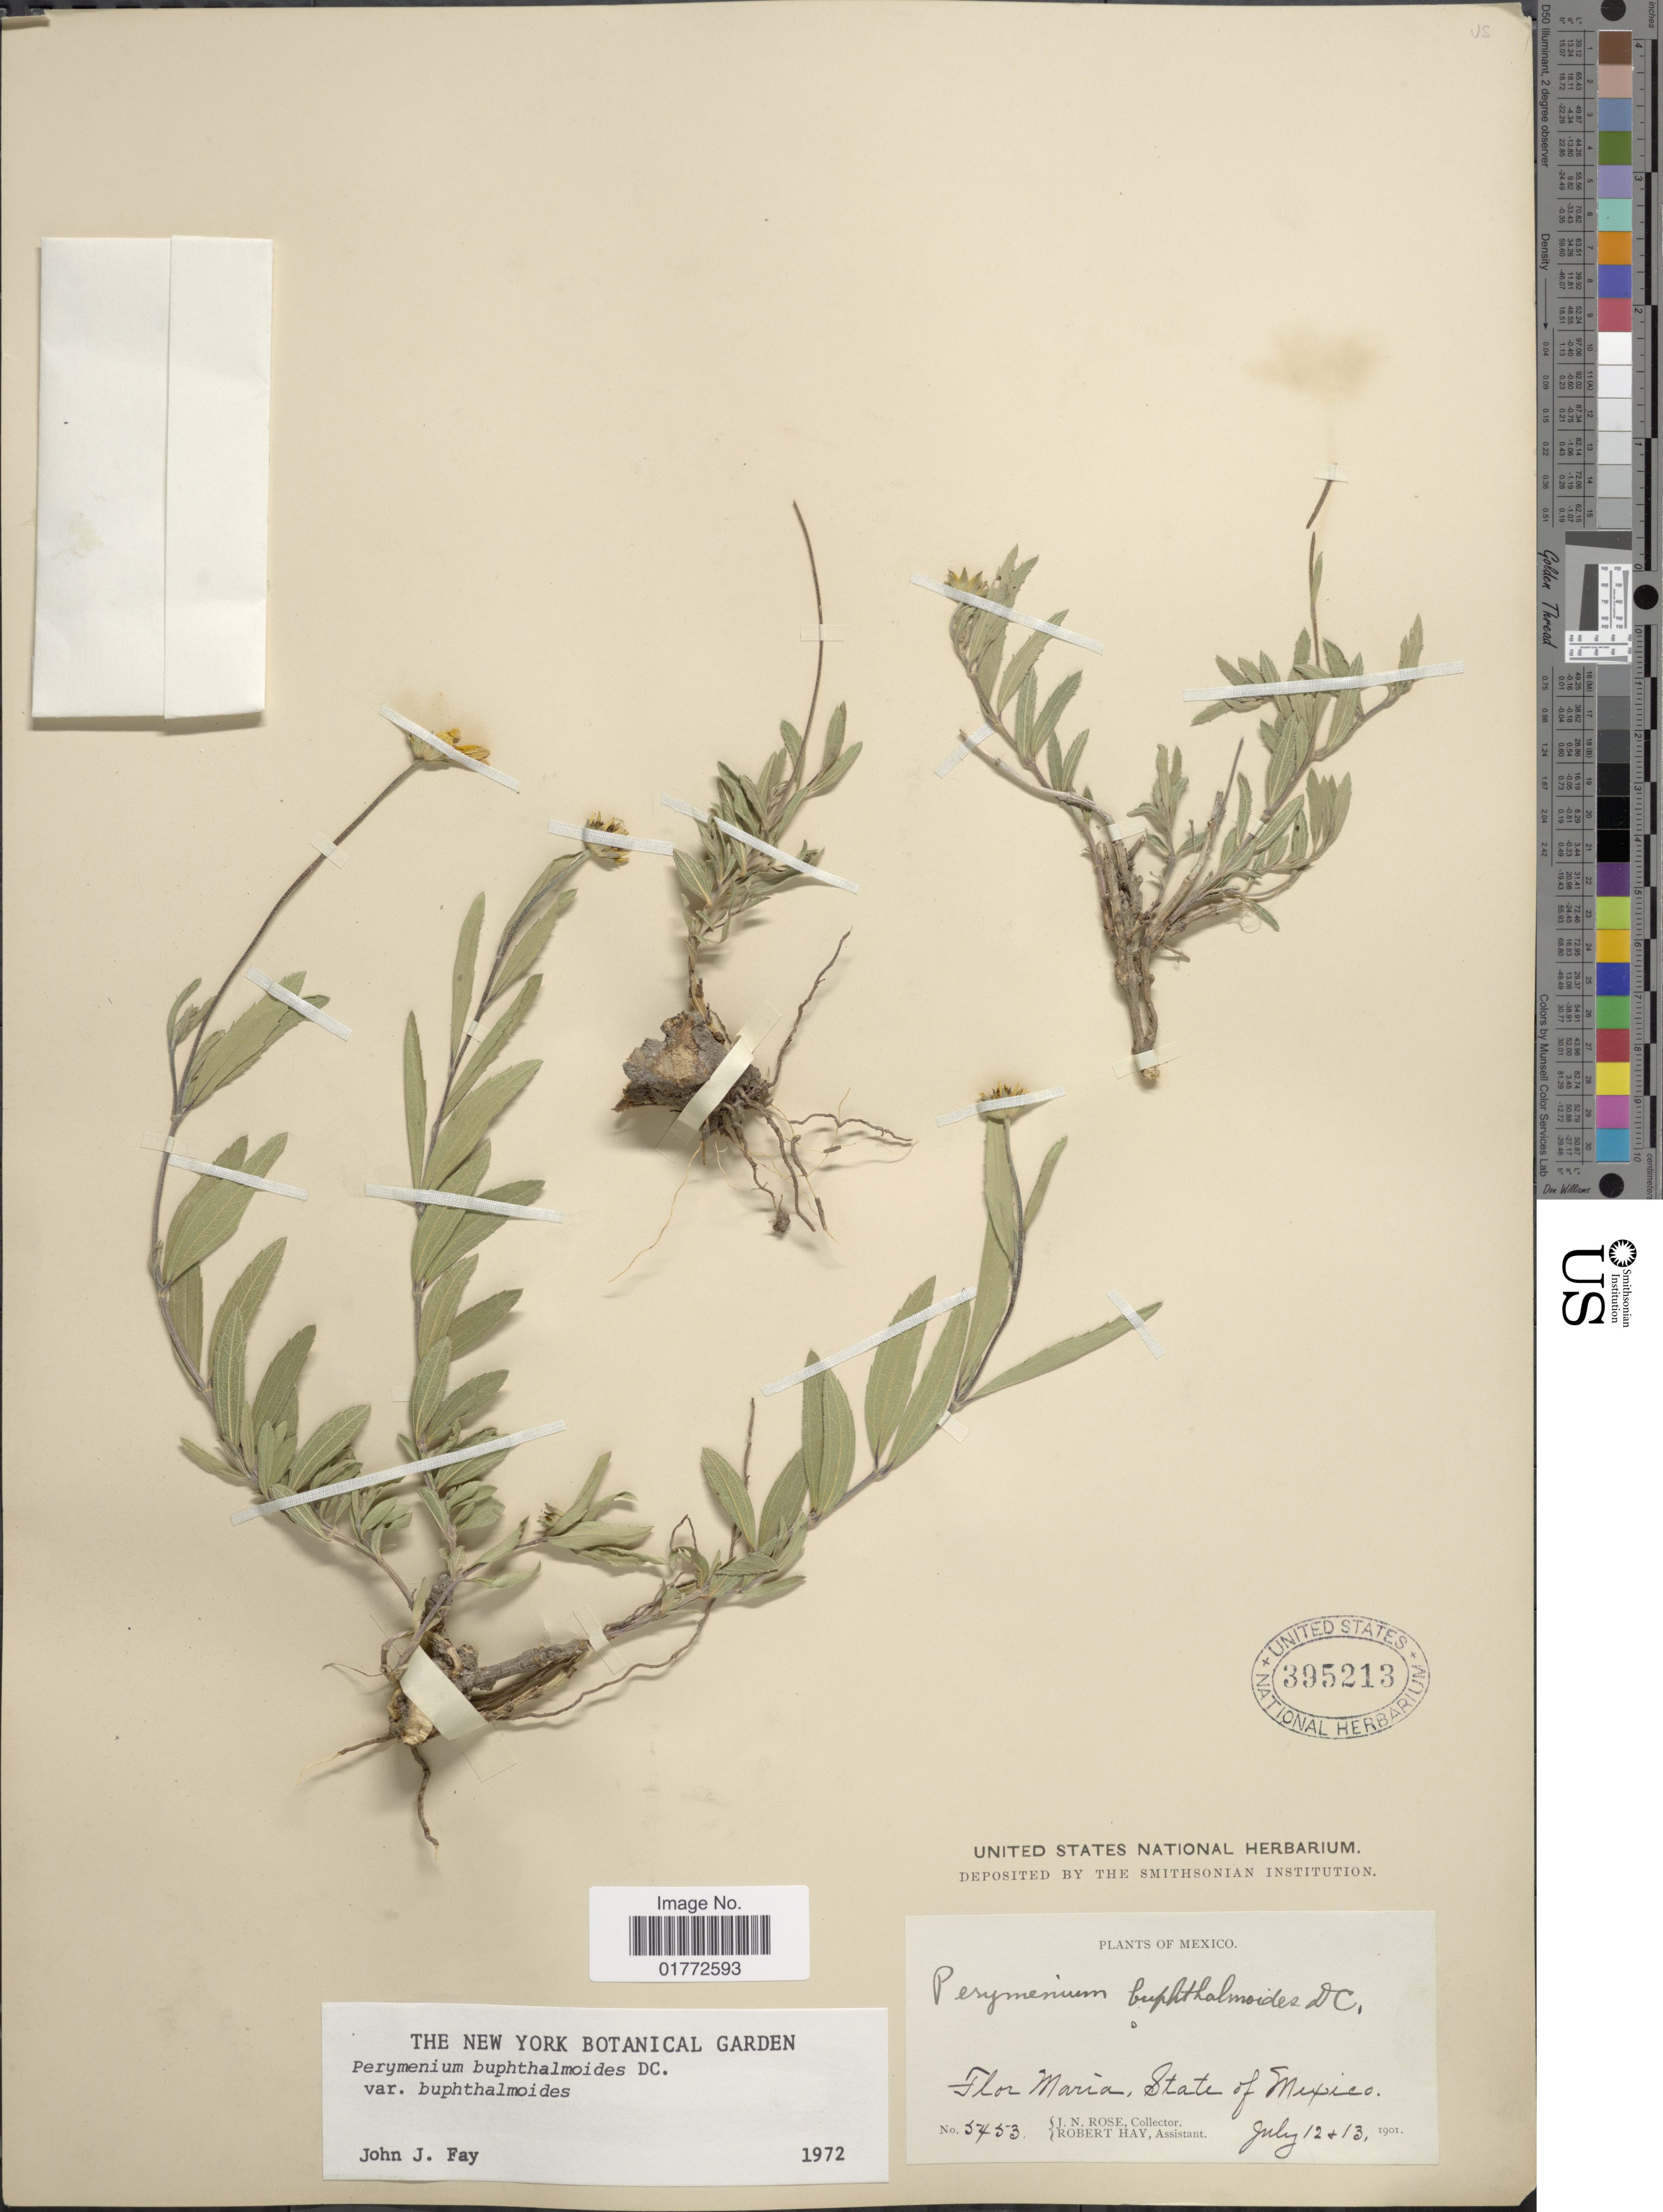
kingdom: Plantae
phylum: Tracheophyta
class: Magnoliopsida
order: Asterales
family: Asteraceae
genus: Perymenium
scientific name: Perymenium buphthalmoides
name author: DC.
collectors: J. N. Rose & R. H. Hay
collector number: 5453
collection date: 1901-07-12/1901-07-13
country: Mexico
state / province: México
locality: Flor Maria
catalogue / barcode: US 395213